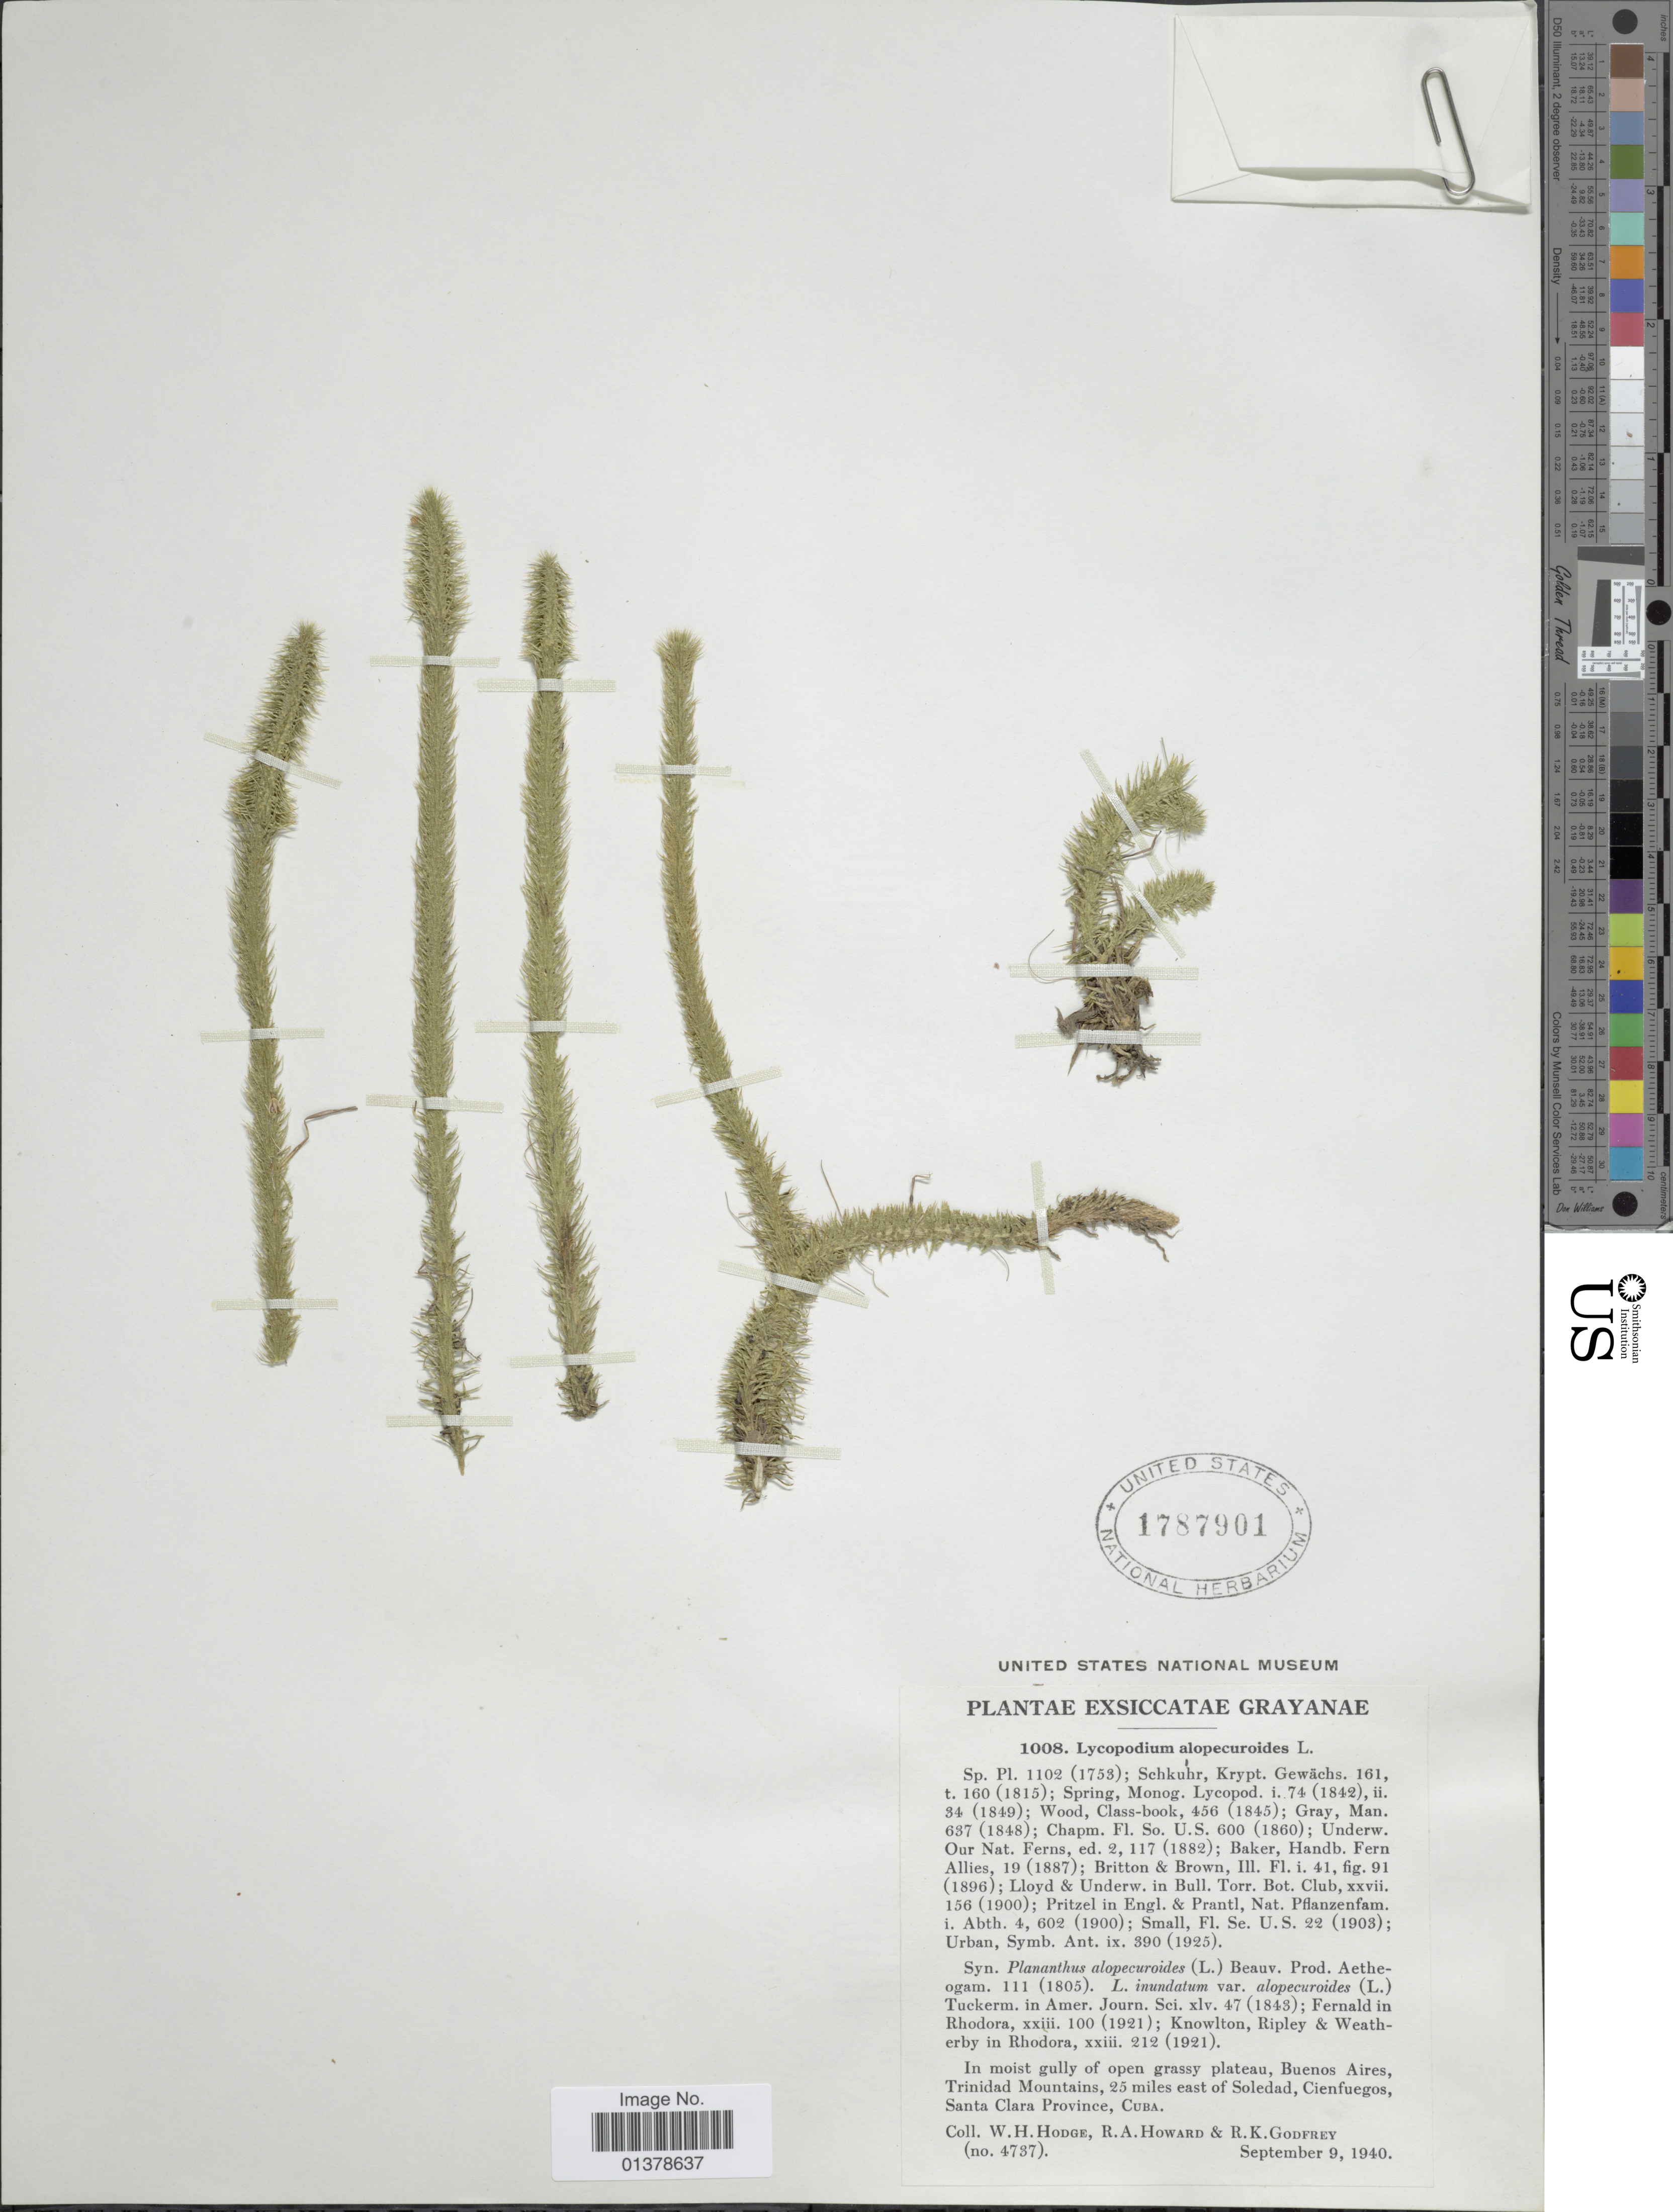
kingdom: Plantae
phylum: Tracheophyta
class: Lycopodiopsida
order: Lycopodiales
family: Lycopodiaceae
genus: Lycopodiella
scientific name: Lycopodiella alopecuroides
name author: (L.) Cranfill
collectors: W. Hodge, R. A. Howard & R. K. Godfrey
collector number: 4737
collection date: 1940-09-09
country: Cuba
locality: In moist gully of open grassy plateau, Buenos Aires, Trinidad Mountains, 25 miles east of Soledad, Cienfuegos, Santa Clara Province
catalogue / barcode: US 1787901